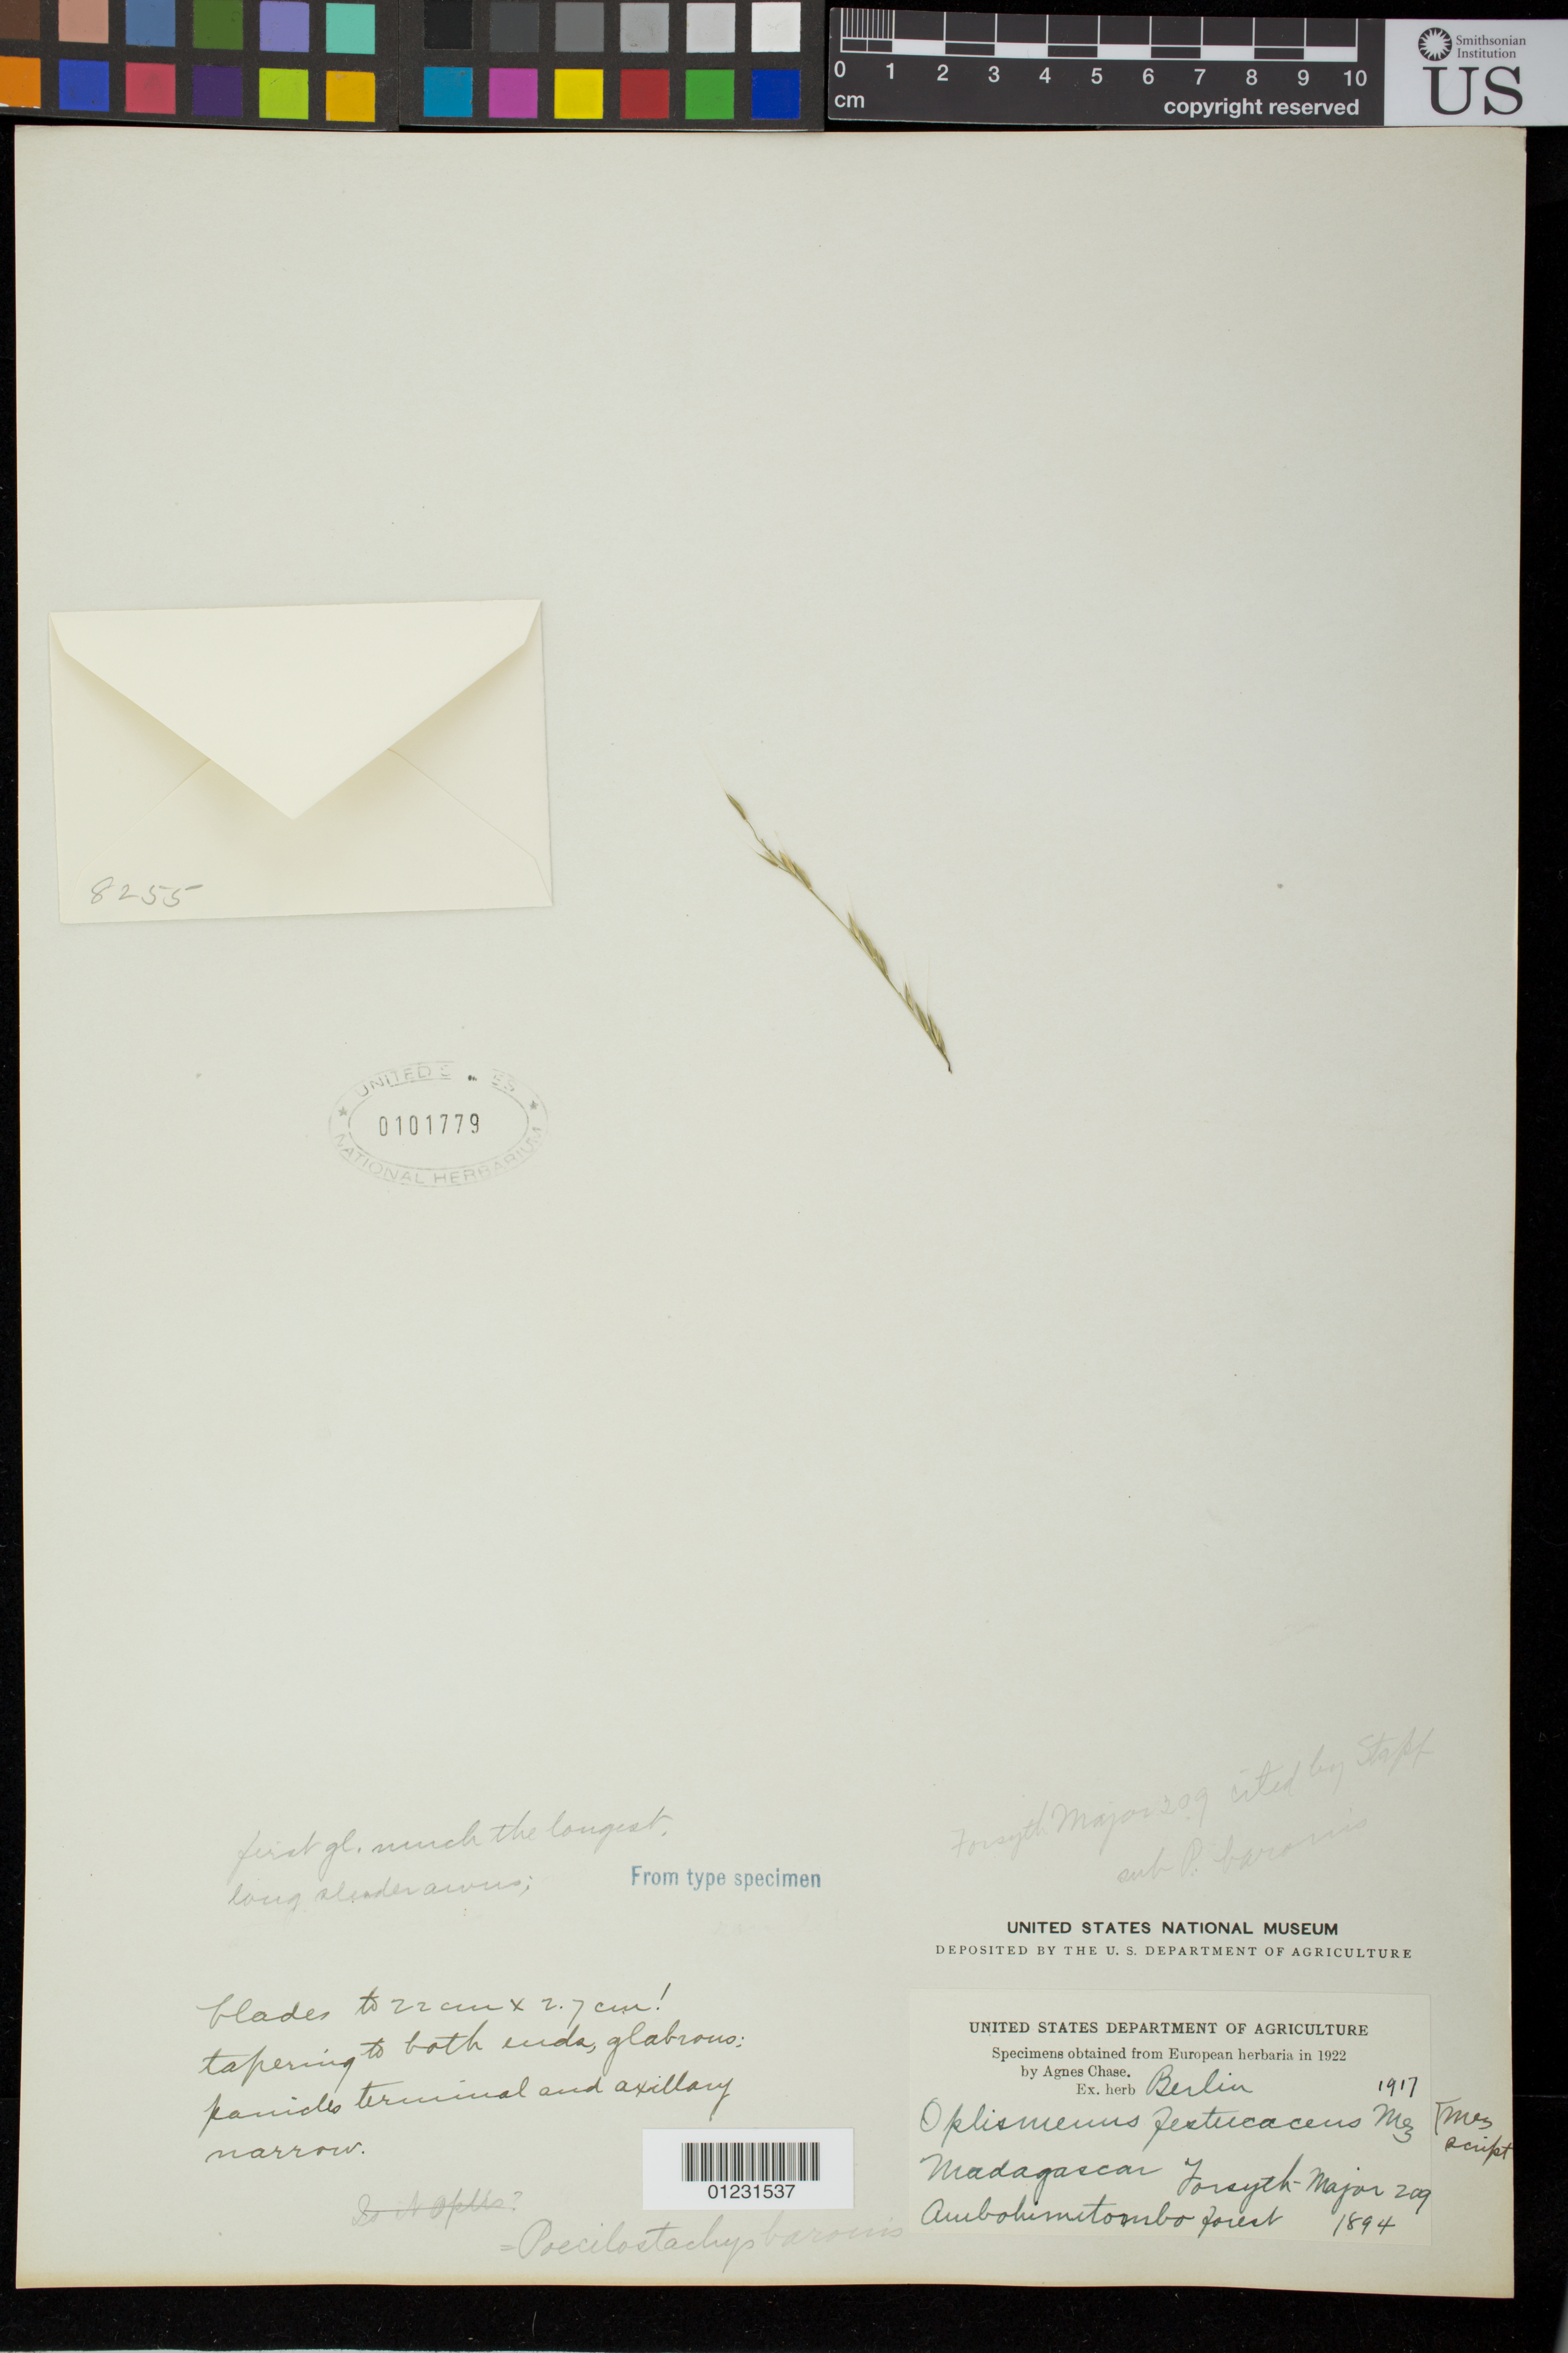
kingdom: Plantae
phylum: Tracheophyta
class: Liliopsida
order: Poales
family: Poaceae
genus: Oplismenus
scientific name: Oplismenus festucaceus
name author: Mez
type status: Type Collection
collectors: L. H. Boivin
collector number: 209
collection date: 1894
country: Madagascar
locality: Ambohimitombo forest.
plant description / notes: Fragmentary material of type specimen ex herb. Berlin.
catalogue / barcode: US 101779